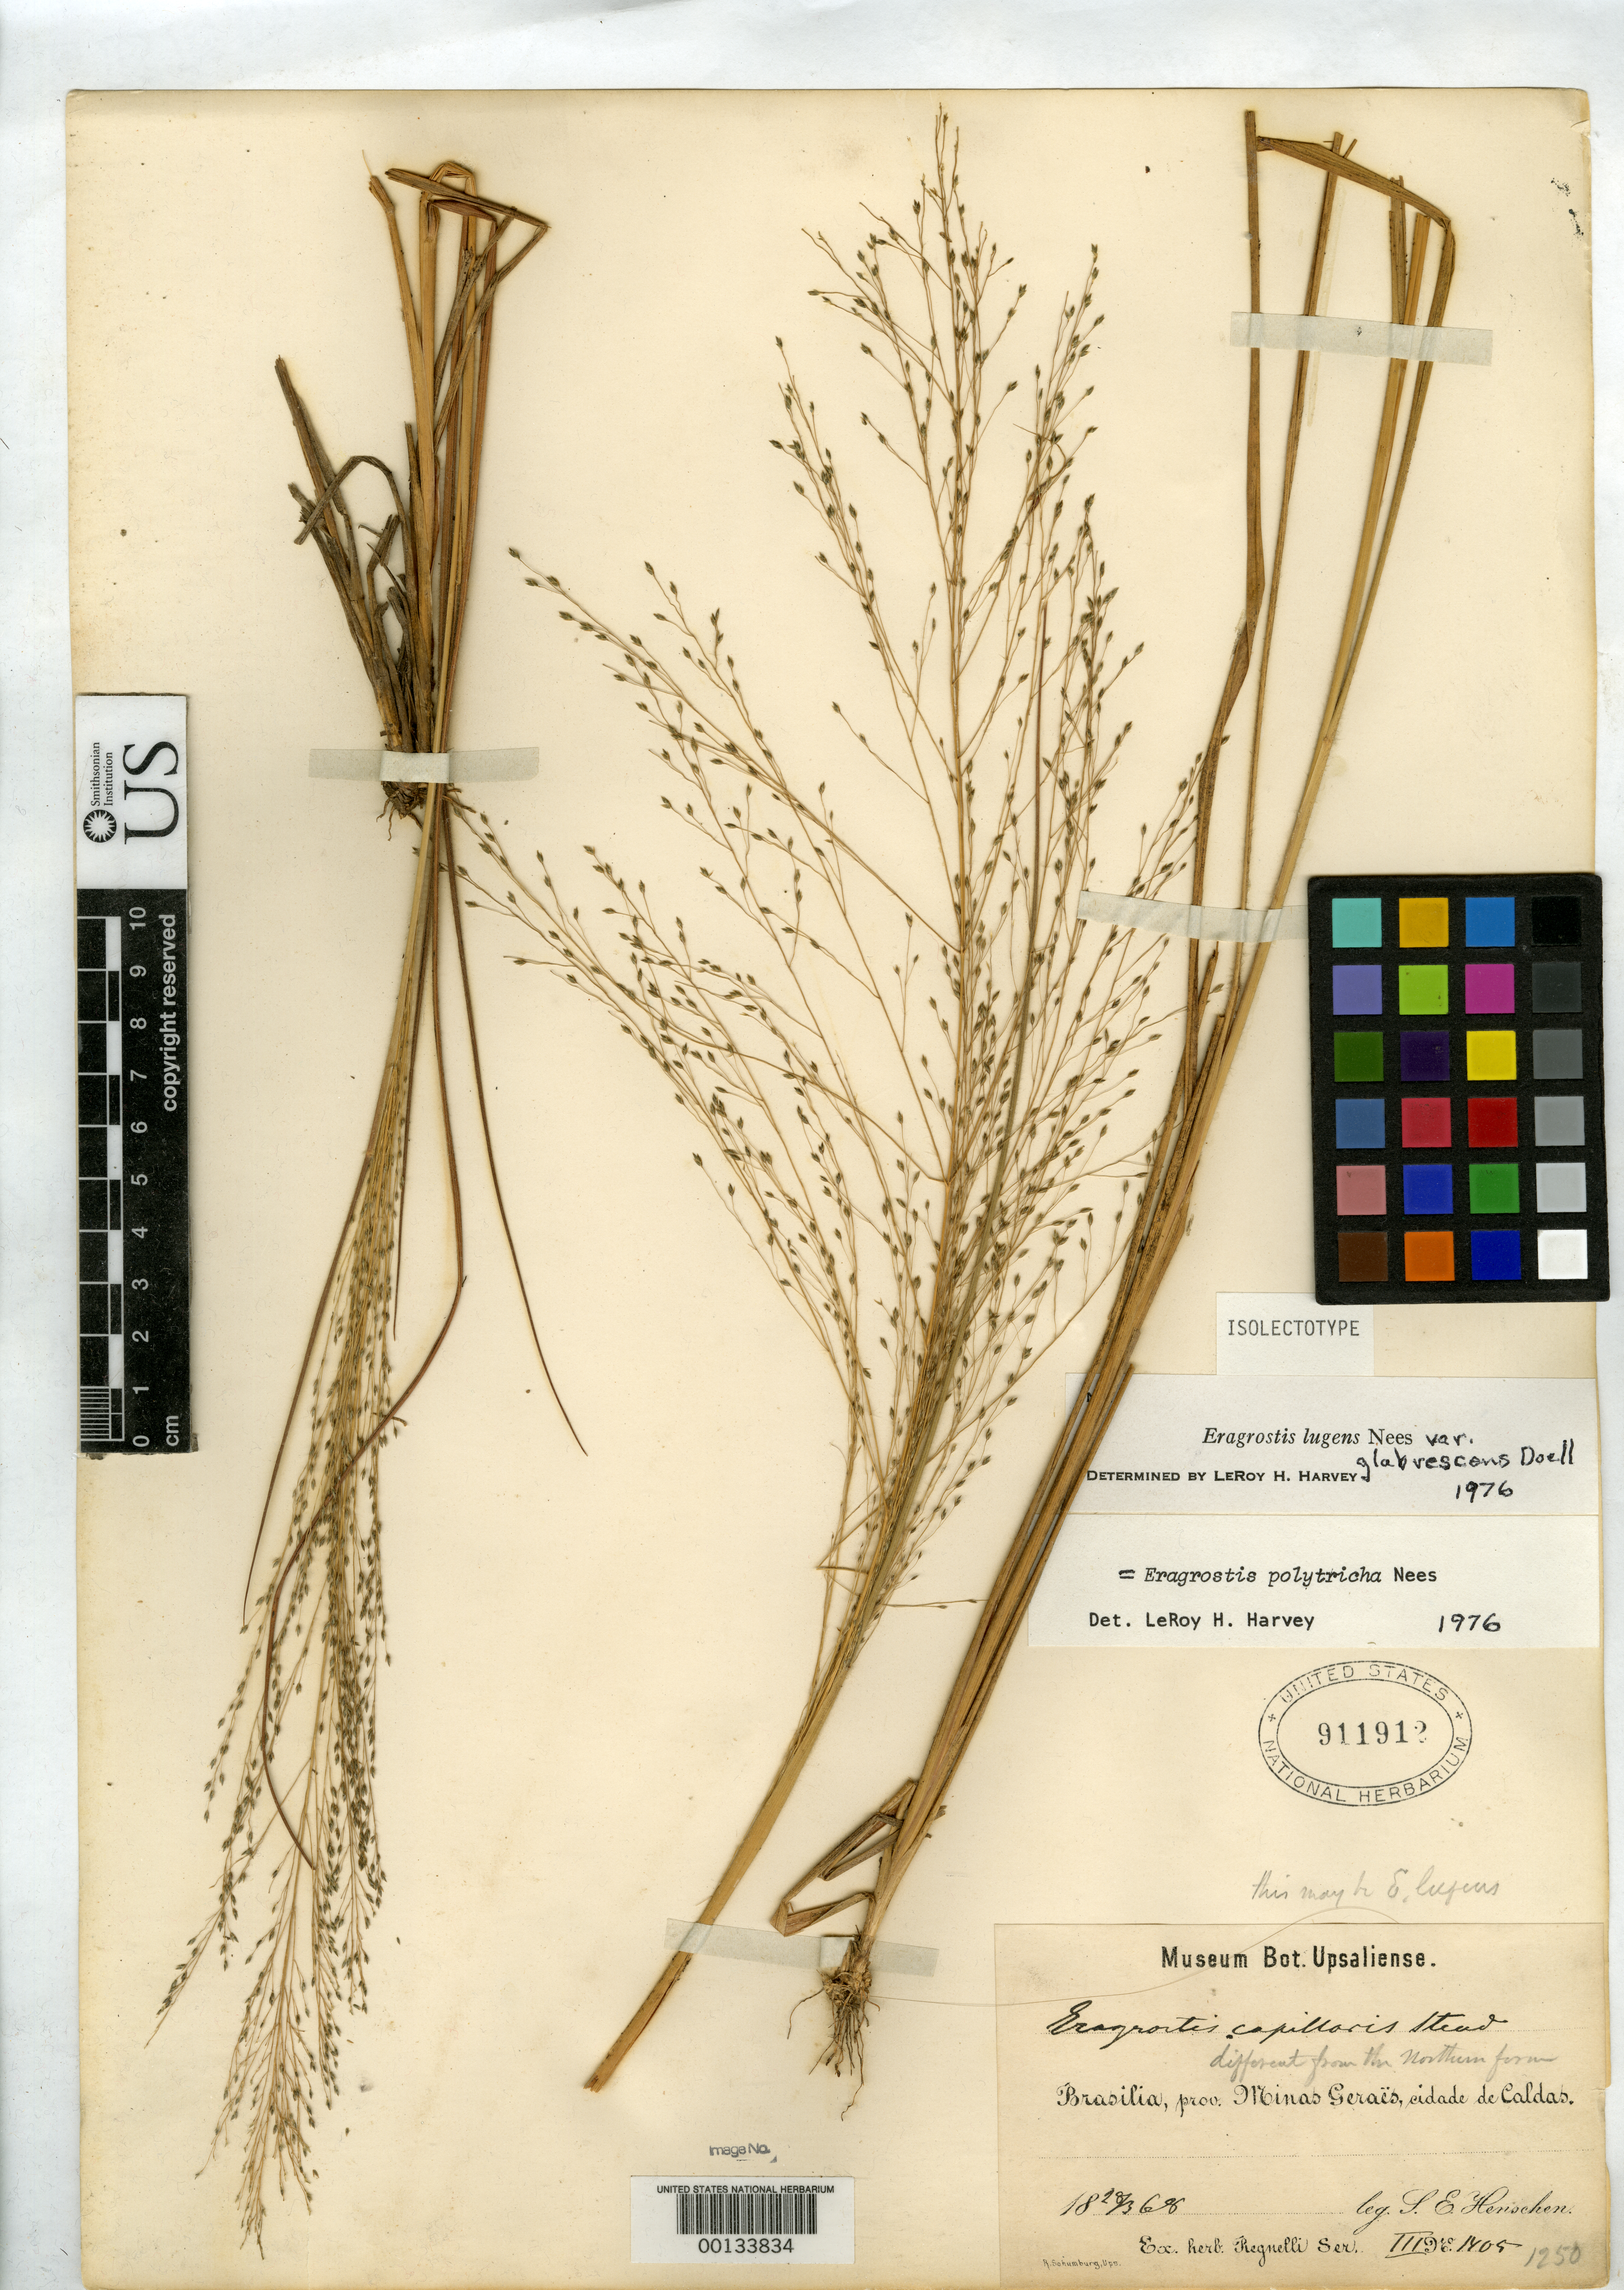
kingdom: Plantae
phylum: Tracheophyta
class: Liliopsida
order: Poales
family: Poaceae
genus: Eragrostis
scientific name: Eragrostis lugens var. glabrescens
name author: Döll in Mart.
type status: Isolectotype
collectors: A. F. Regnell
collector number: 1405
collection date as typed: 20 Mar 1868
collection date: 1868-03-20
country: Brazil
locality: Caldas.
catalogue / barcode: US 911912